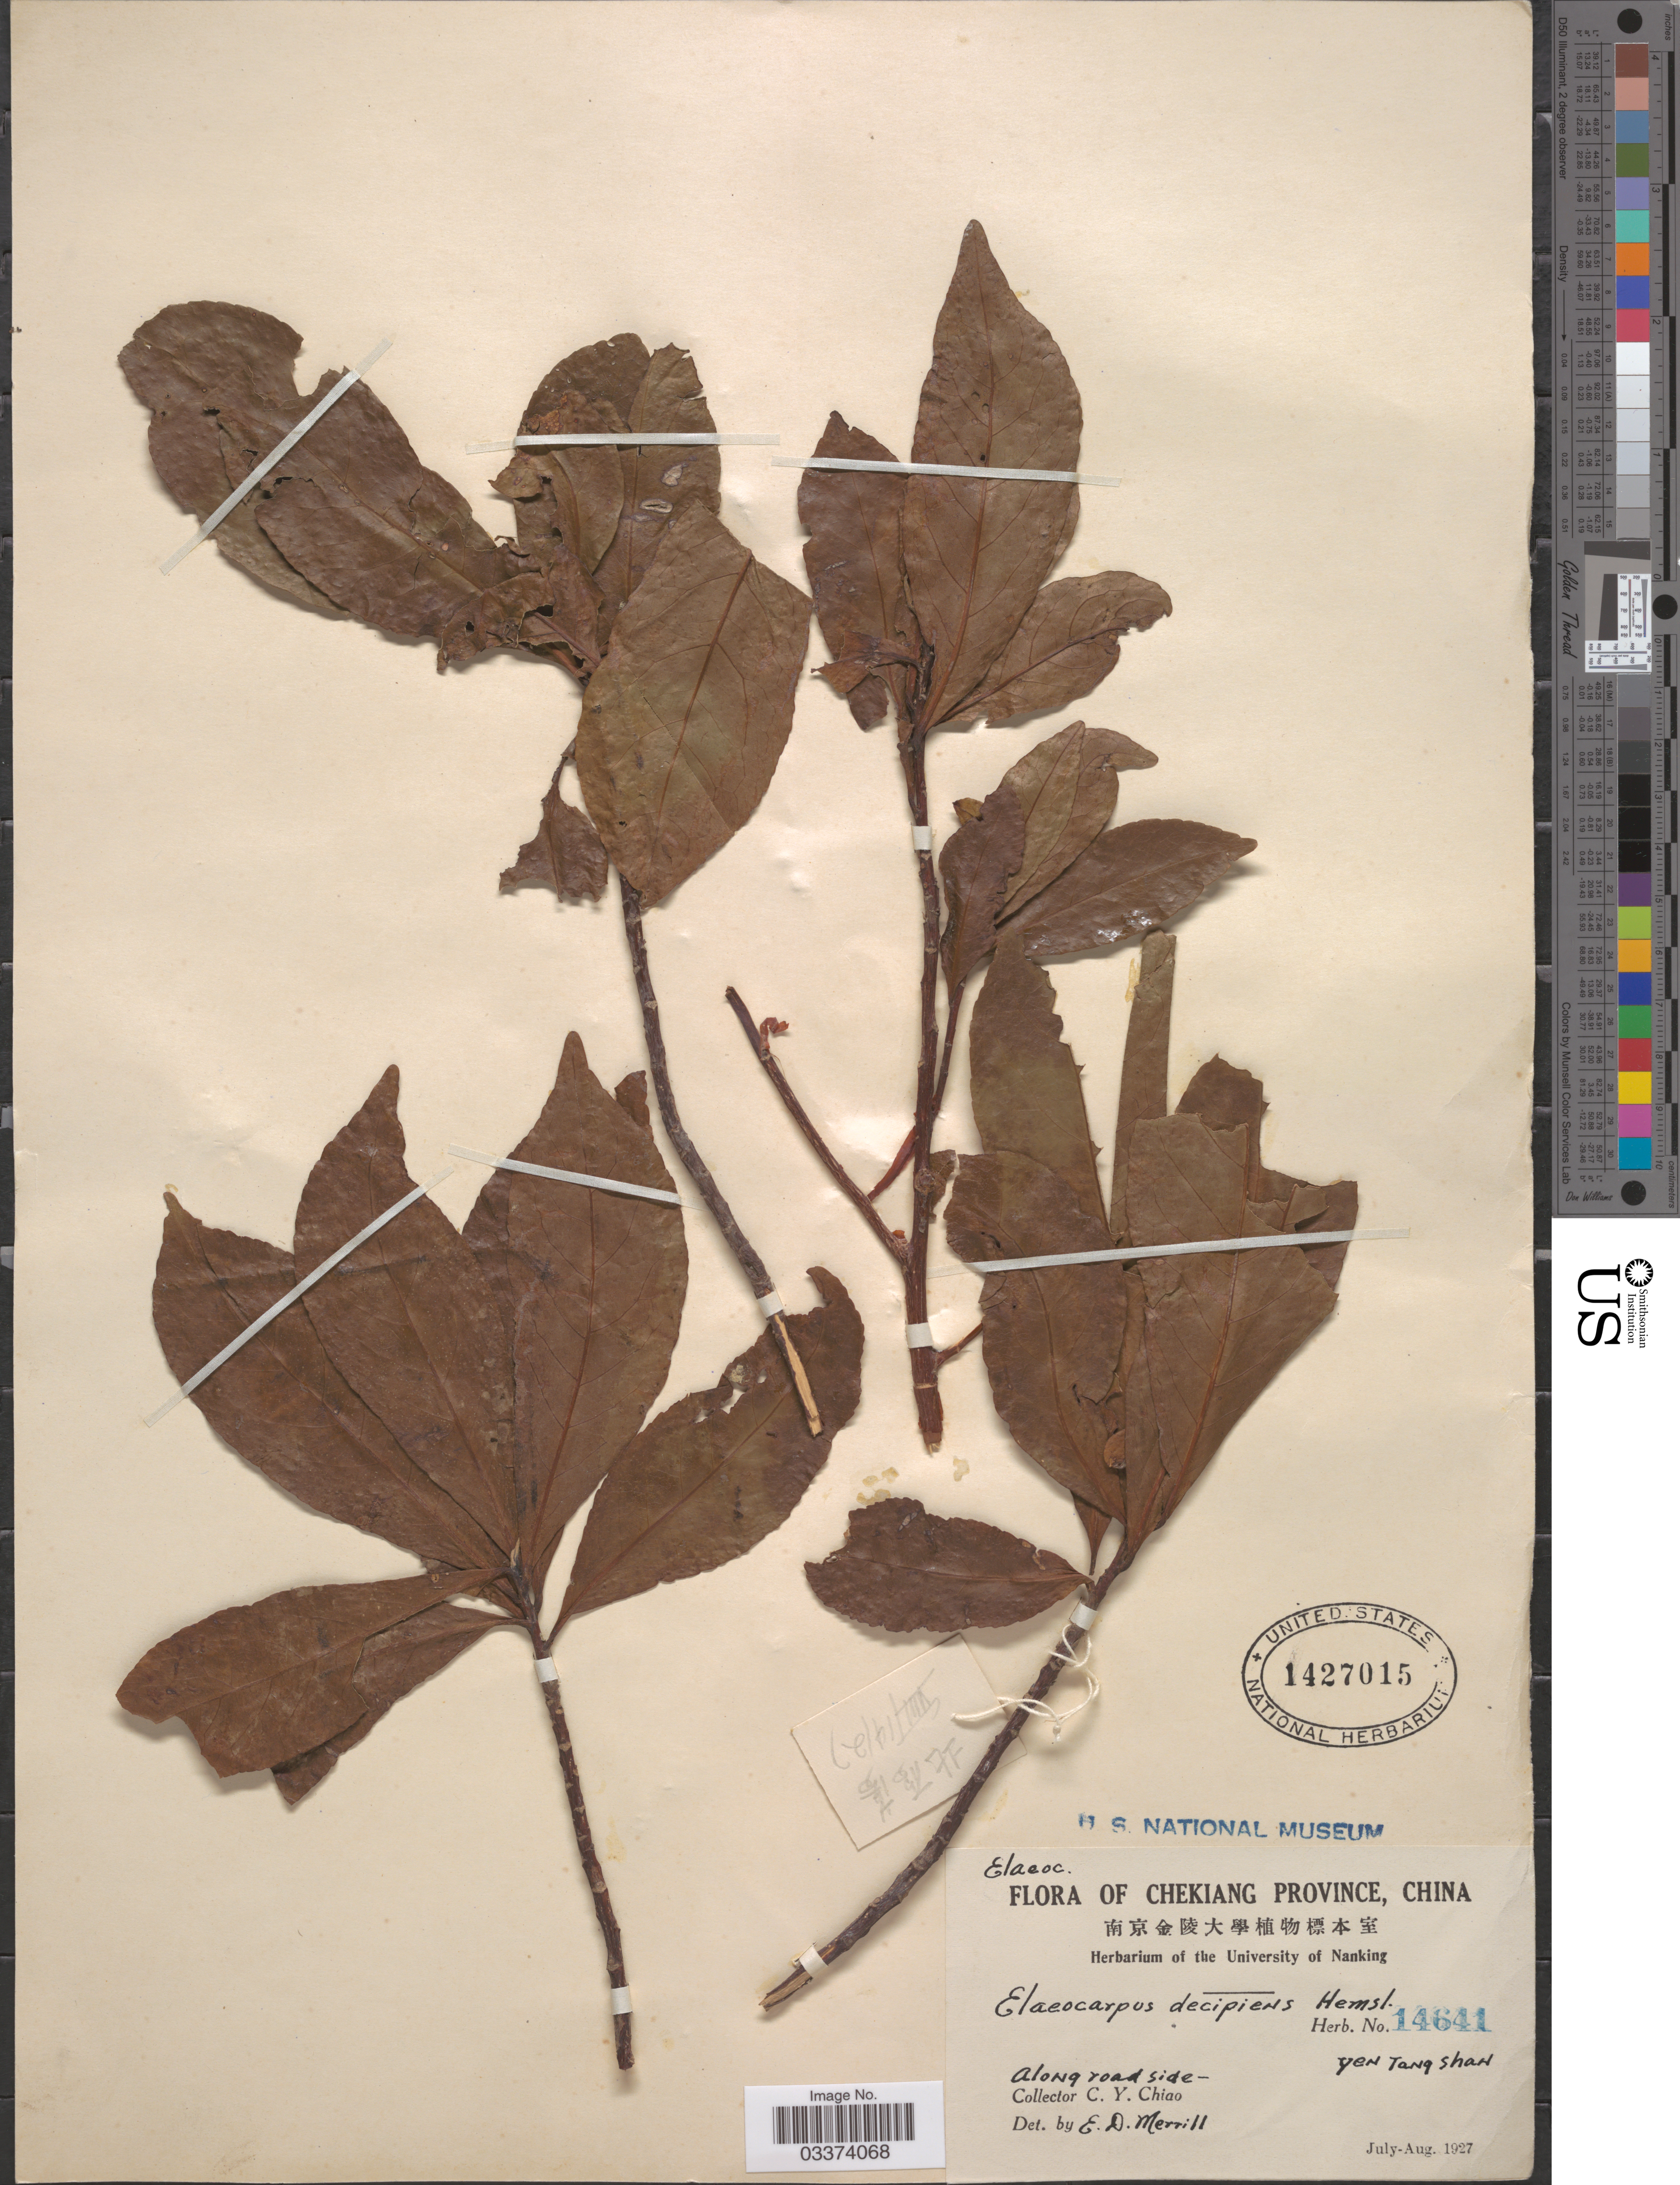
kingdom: Plantae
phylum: Tracheophyta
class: Magnoliopsida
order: Oxalidales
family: Elaeocarpaceae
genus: Elaeocarpus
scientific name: Elaeocarpus decipiens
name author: F.B. Forbes & Hemsl.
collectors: C. Y. Chiao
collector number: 14641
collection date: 1927-07/1927-08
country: China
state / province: Zhejiang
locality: Chekiang Province. Yen Tang Shan.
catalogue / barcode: US 1427015